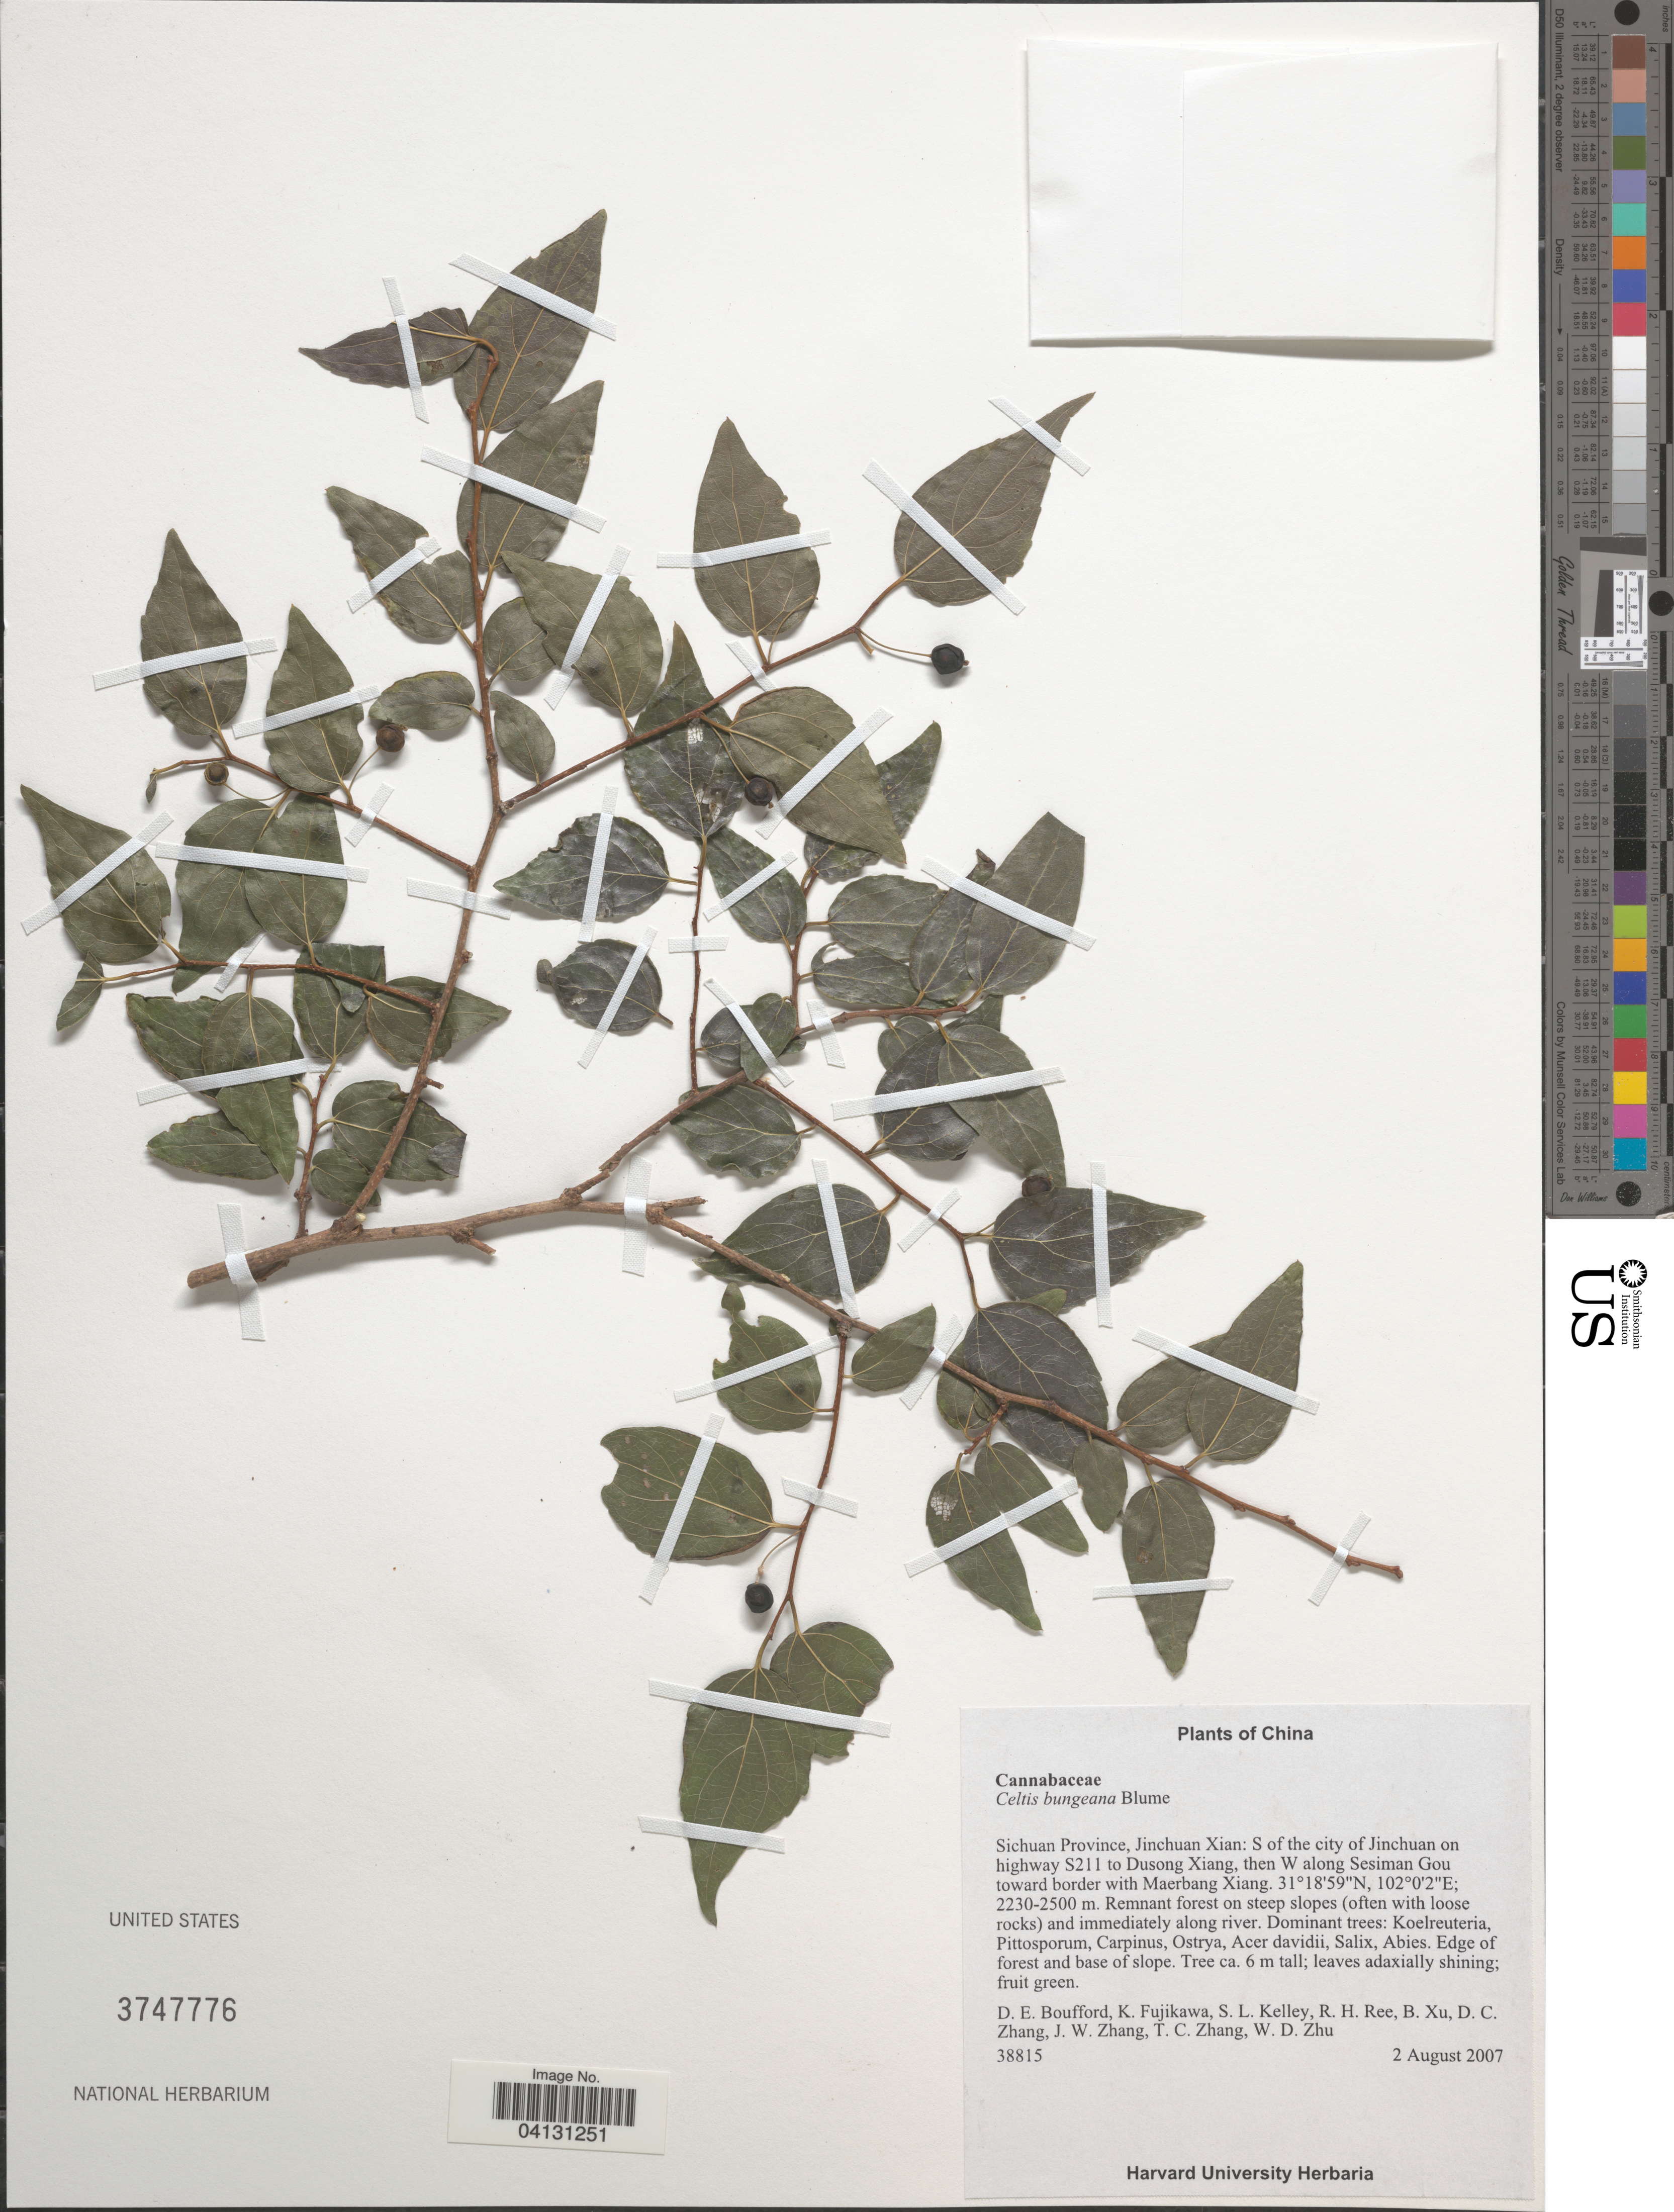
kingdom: Plantae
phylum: Tracheophyta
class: Magnoliopsida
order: Rosales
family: Cannabaceae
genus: Celtis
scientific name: Celtis bungeana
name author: Blume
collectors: D. E. Boufford, K. Fujikawa, S. Kelley, R. Ree & et al.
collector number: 38815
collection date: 2007-08-02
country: China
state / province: Sichuan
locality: Jinchuan Xian: S of the city of Jinchuan on highway S211 to Dusong Xiang, then W along Sesiman Gou toward border with Maerbang Xiang.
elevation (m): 2230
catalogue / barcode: US 3747776